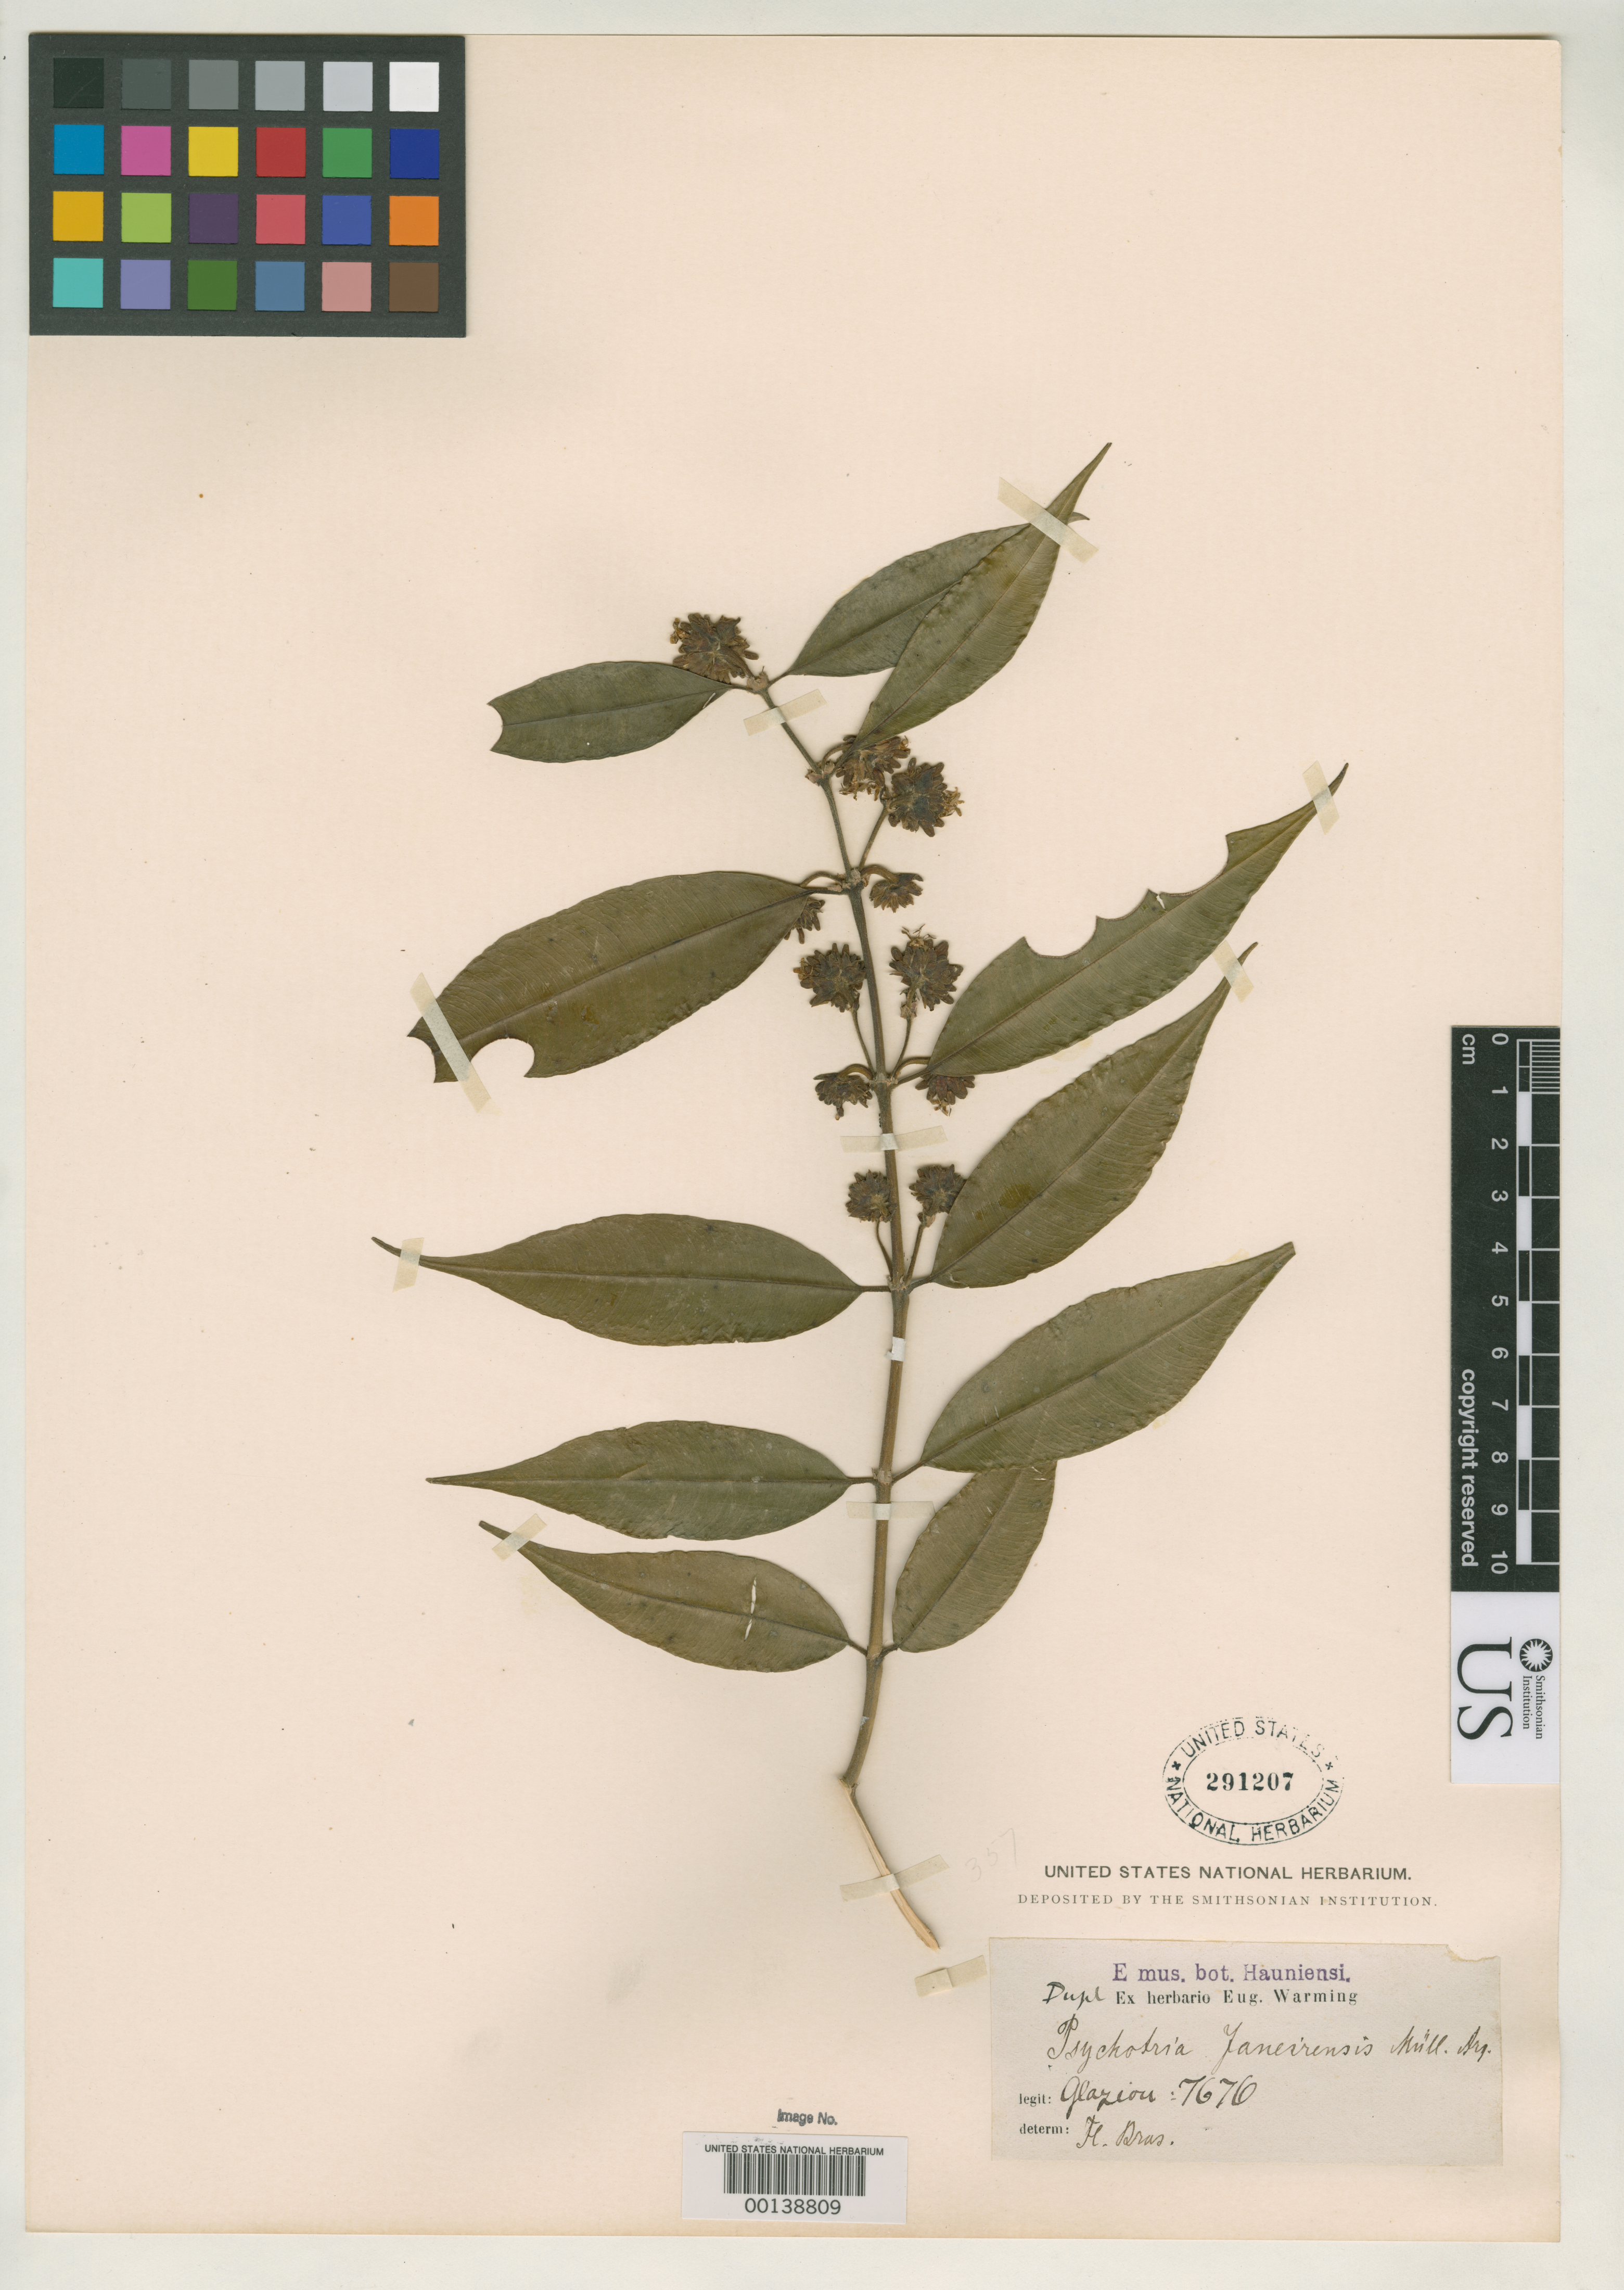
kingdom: Plantae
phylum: Tracheophyta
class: Magnoliopsida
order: Gentianales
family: Rubiaceae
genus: Psychotria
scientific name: Psychotria janeirensis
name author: Müll. Arg. in Mart.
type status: Isotype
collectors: A. F. M. Glaziou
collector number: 7676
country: Brazil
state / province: Rio de Janeiro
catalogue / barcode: US 291207